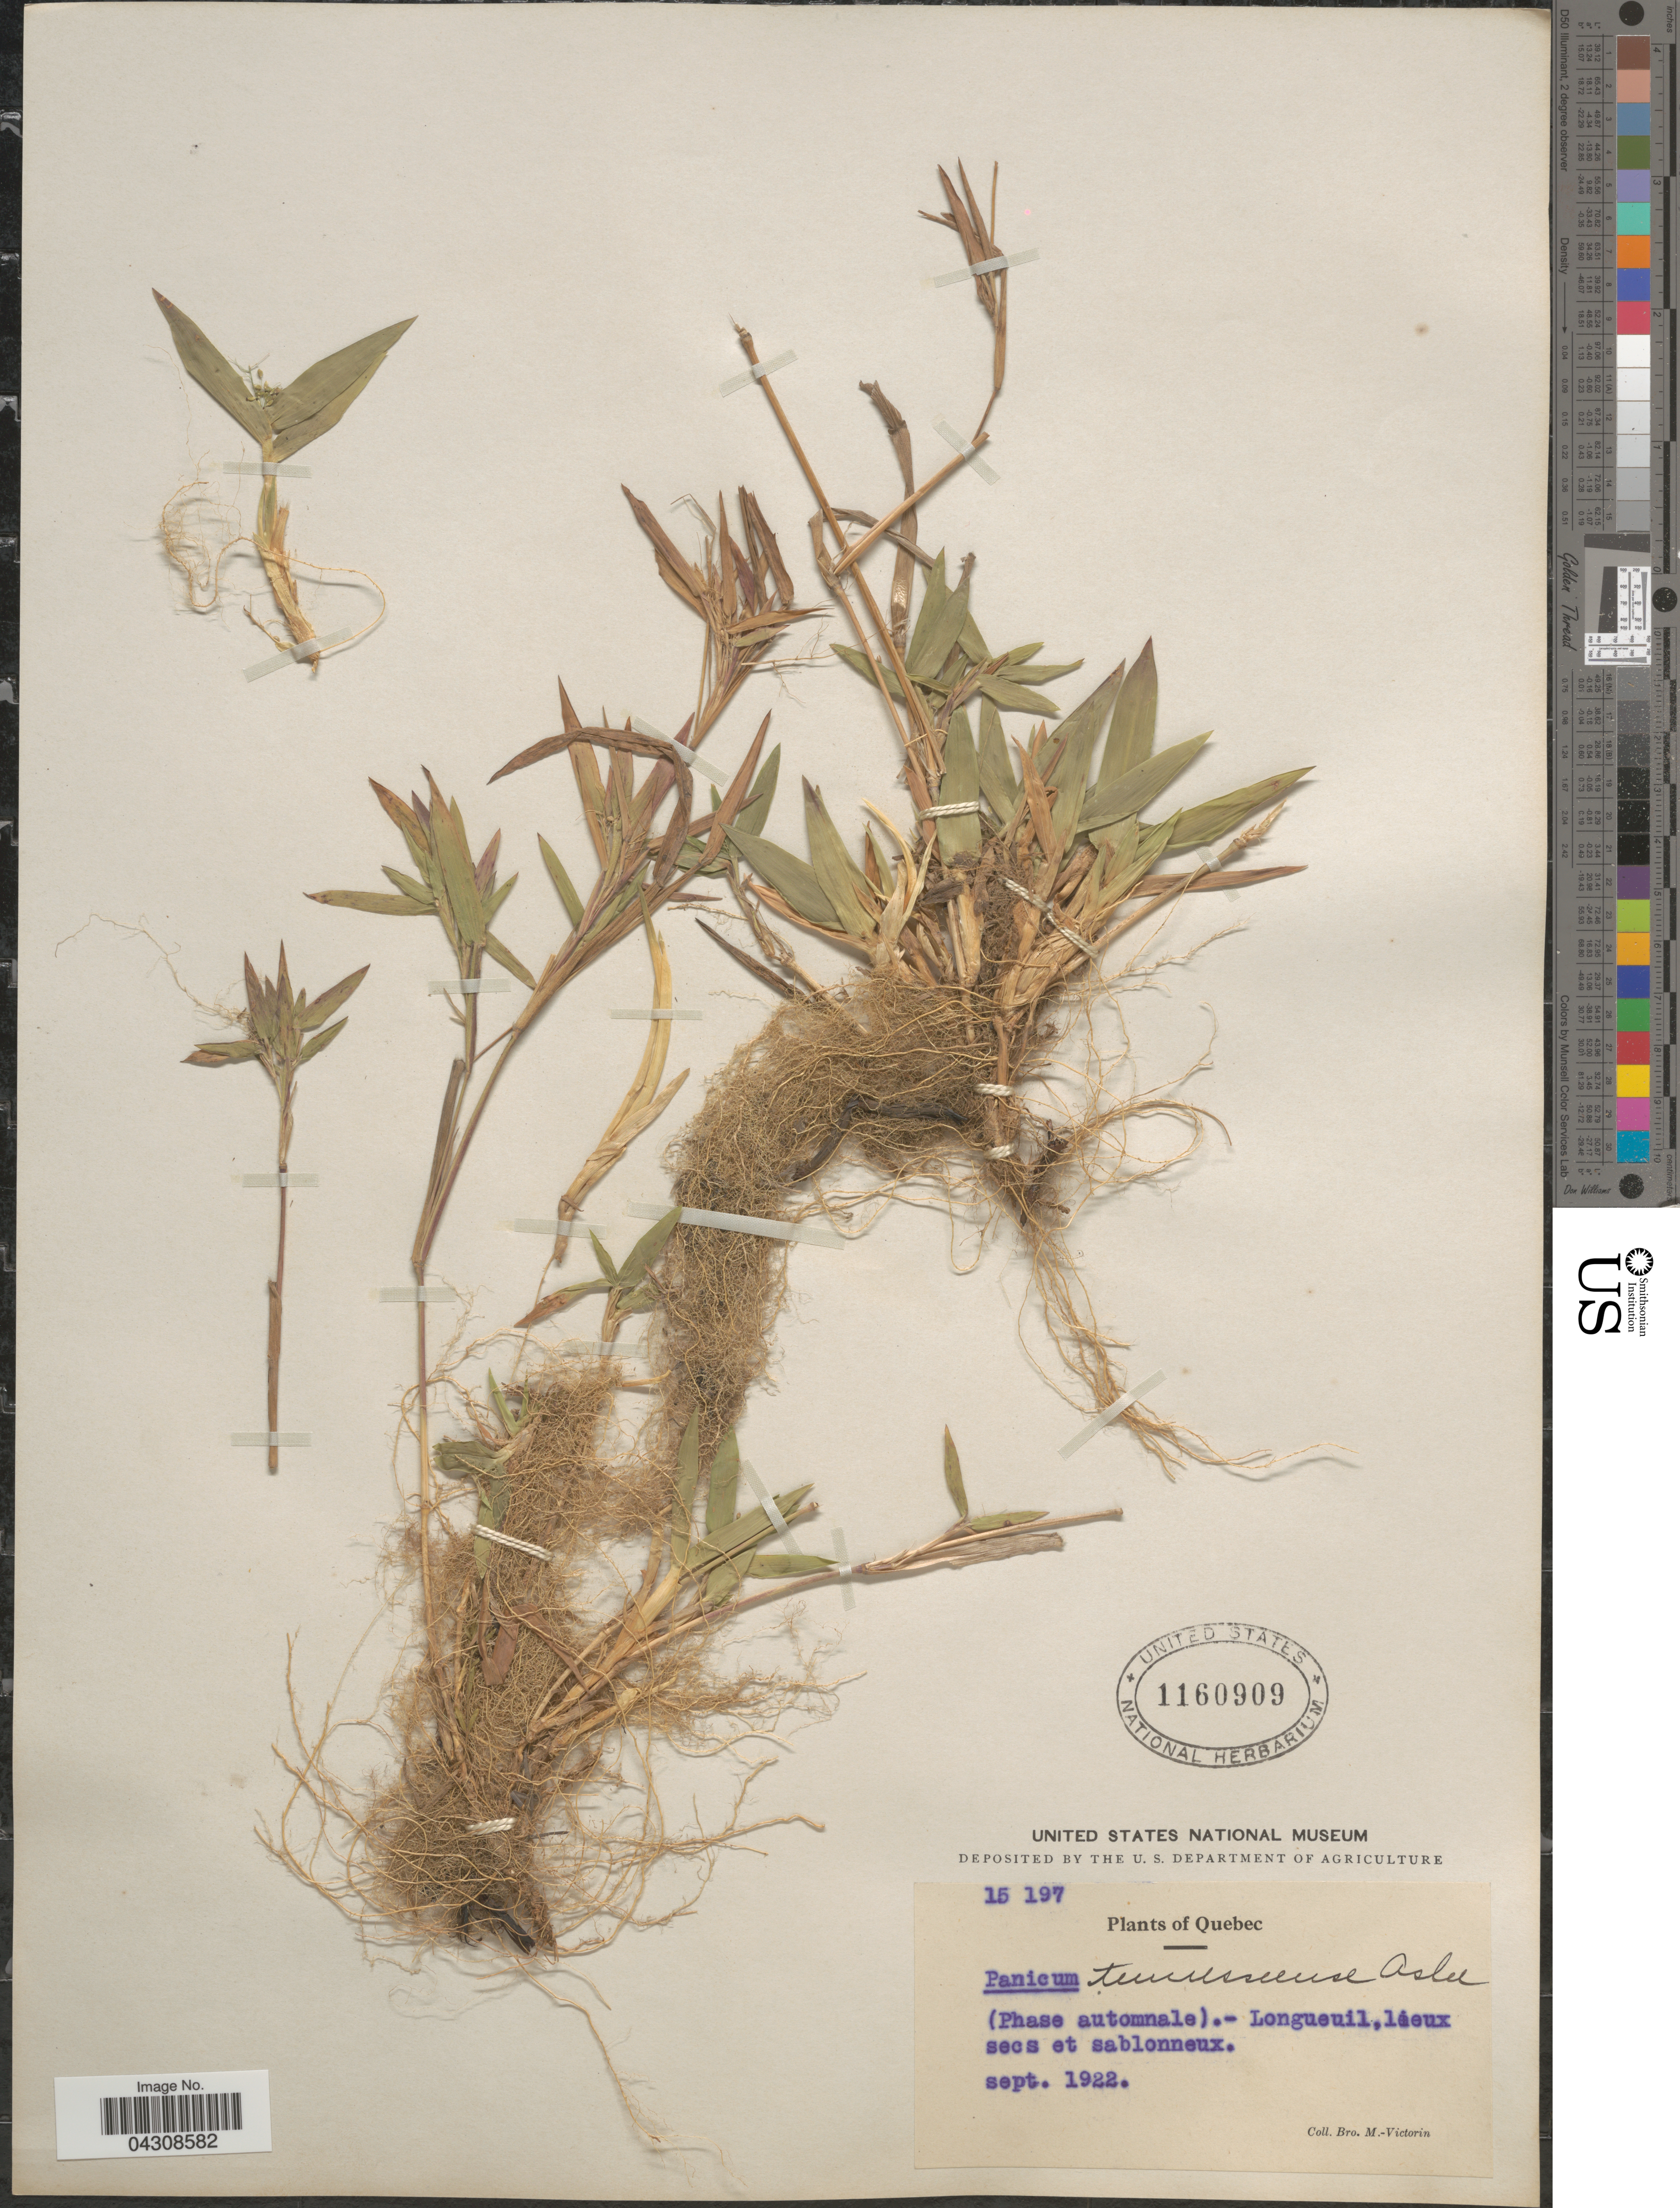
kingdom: Plantae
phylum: Tracheophyta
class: Liliopsida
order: Poales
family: Poaceae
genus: Dichanthelium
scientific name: Dichanthelium acuminatum var. acuminatum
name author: (Sw.) Gould & C.A. Clark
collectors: Fr. Marie-Victorin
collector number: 15197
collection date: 1922-09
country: Canada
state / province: Quebec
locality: Longueuil, lieux secs et sablonneux.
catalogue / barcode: US 1160909